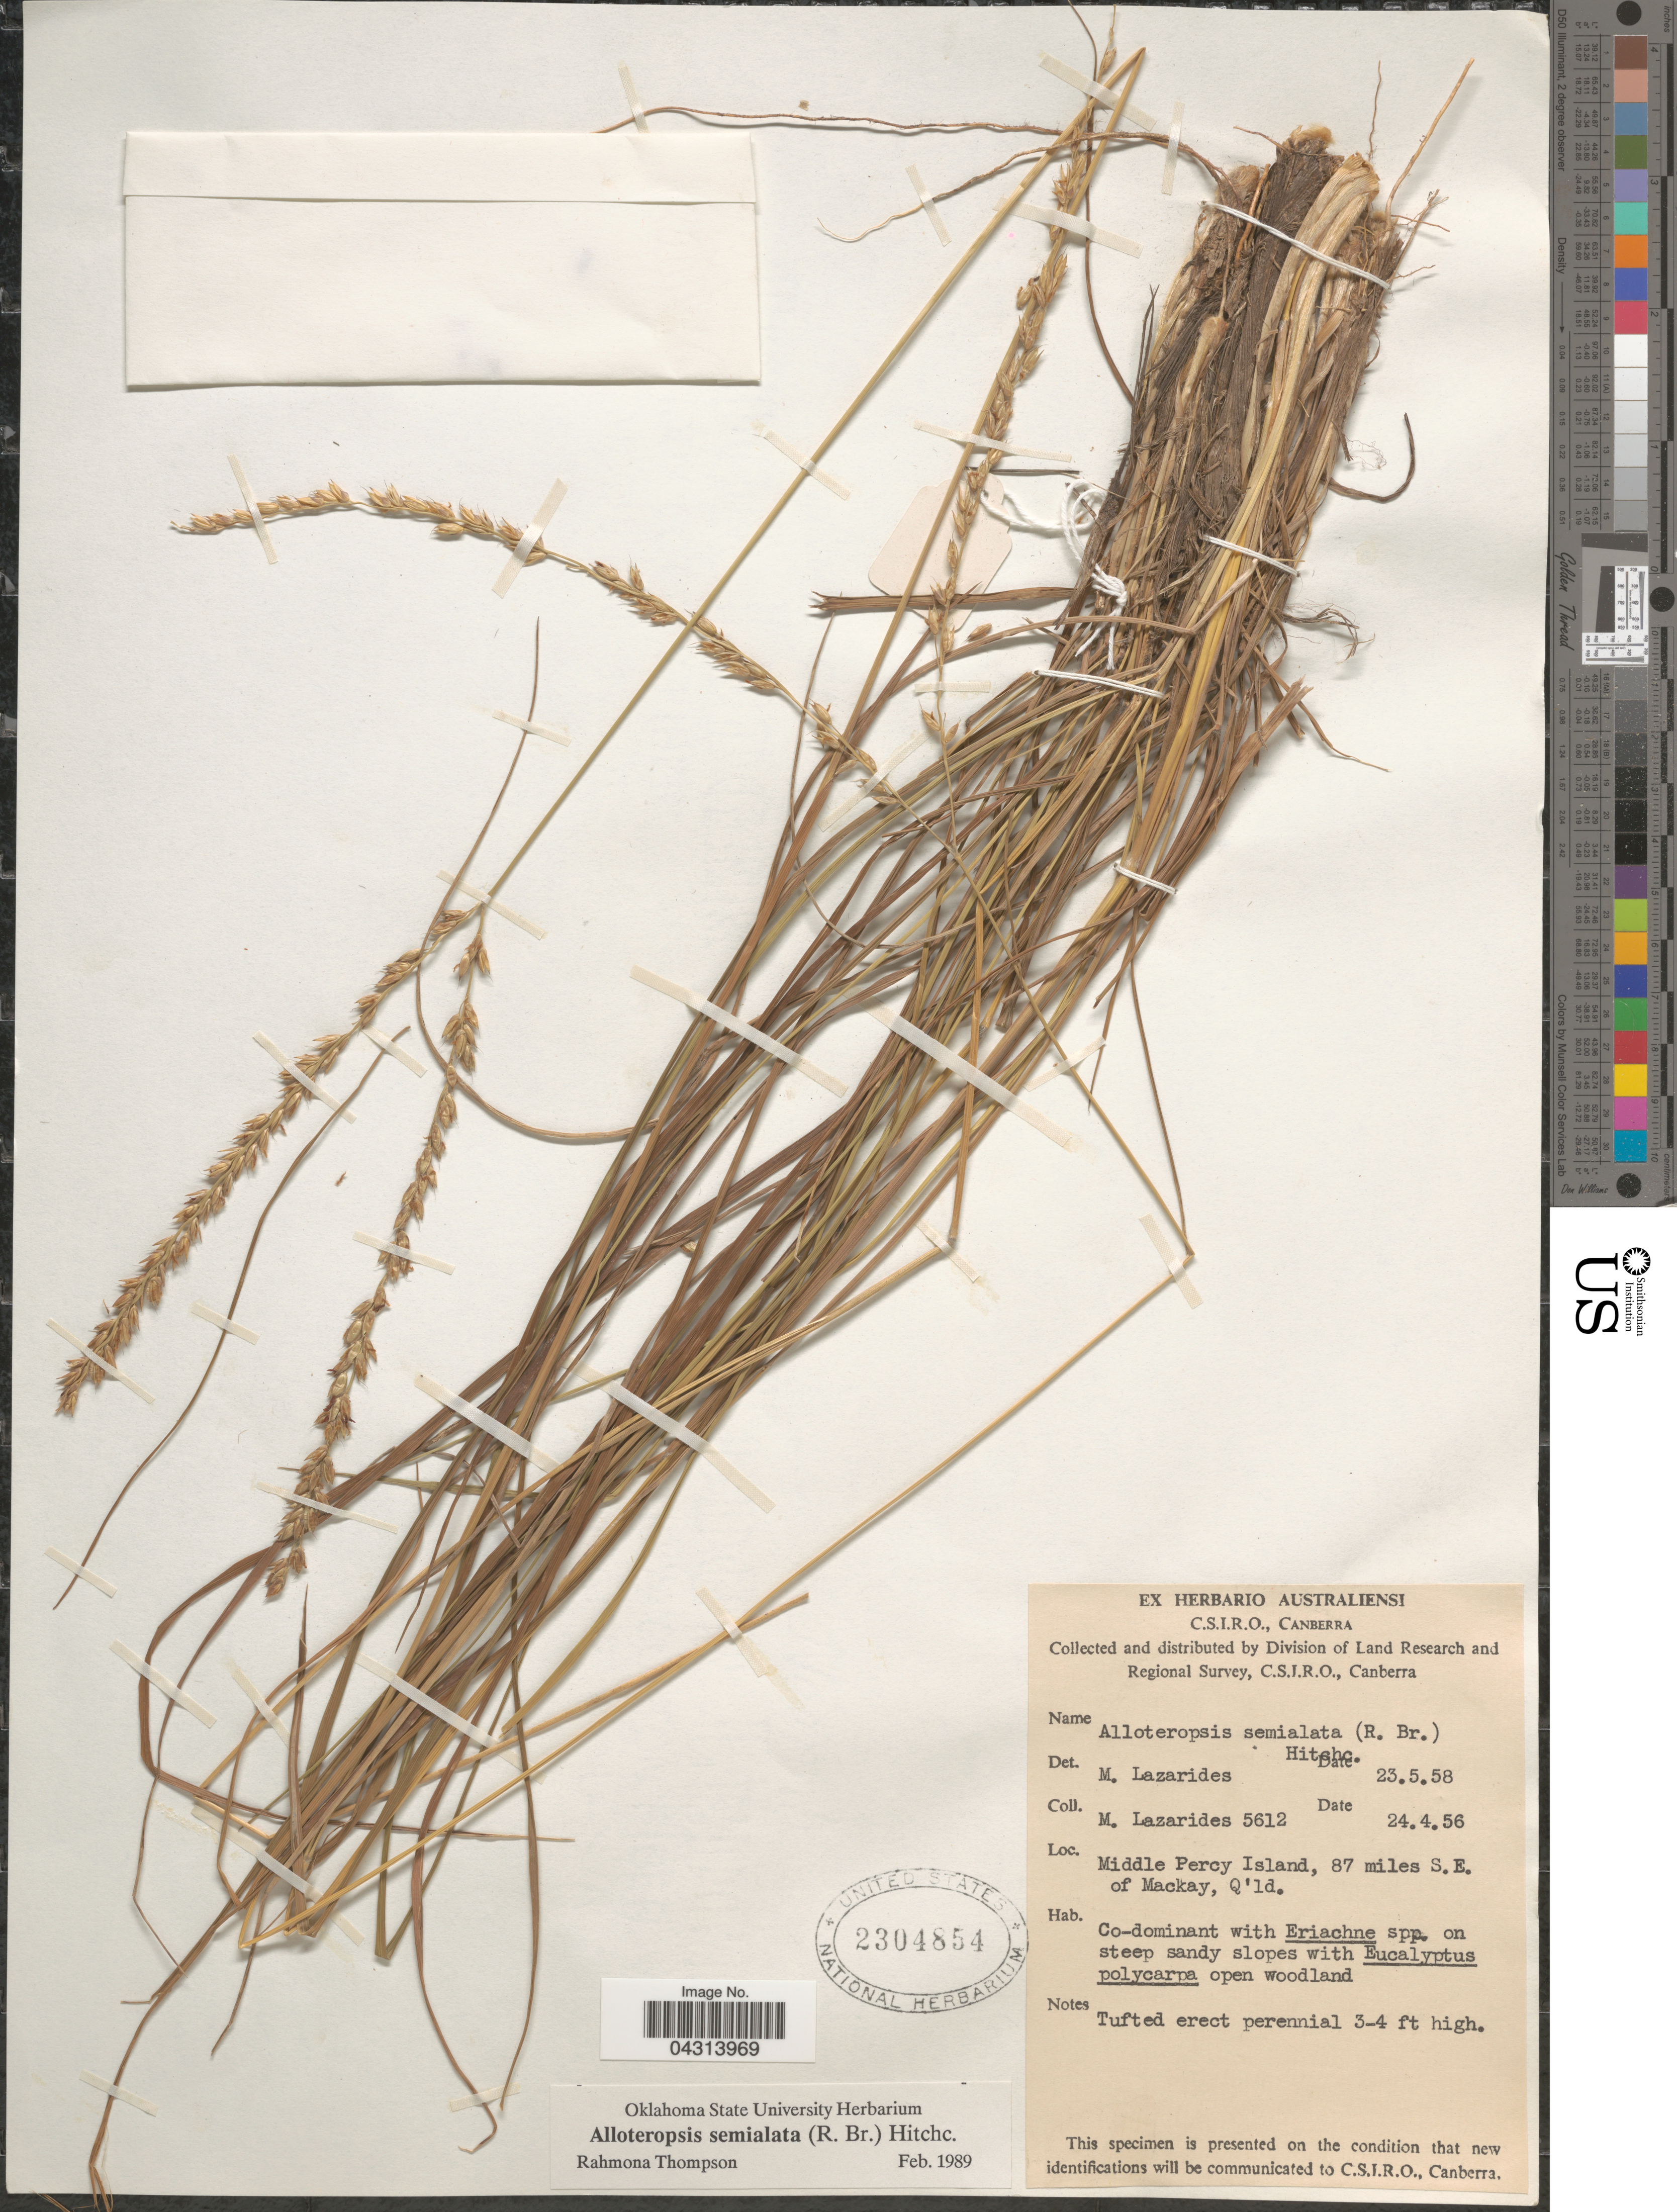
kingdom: Plantae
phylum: Tracheophyta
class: Liliopsida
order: Poales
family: Poaceae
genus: Alloteropsis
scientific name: Alloteropsis semialata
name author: (R. Br.) Hitchc.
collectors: M. Lazarides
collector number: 5612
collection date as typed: Transcribed d/m/y: 24/4/56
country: Australia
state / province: Queensland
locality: Middle Percy Island, 87 miles S.E. of Mackay.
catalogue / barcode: US 2304854